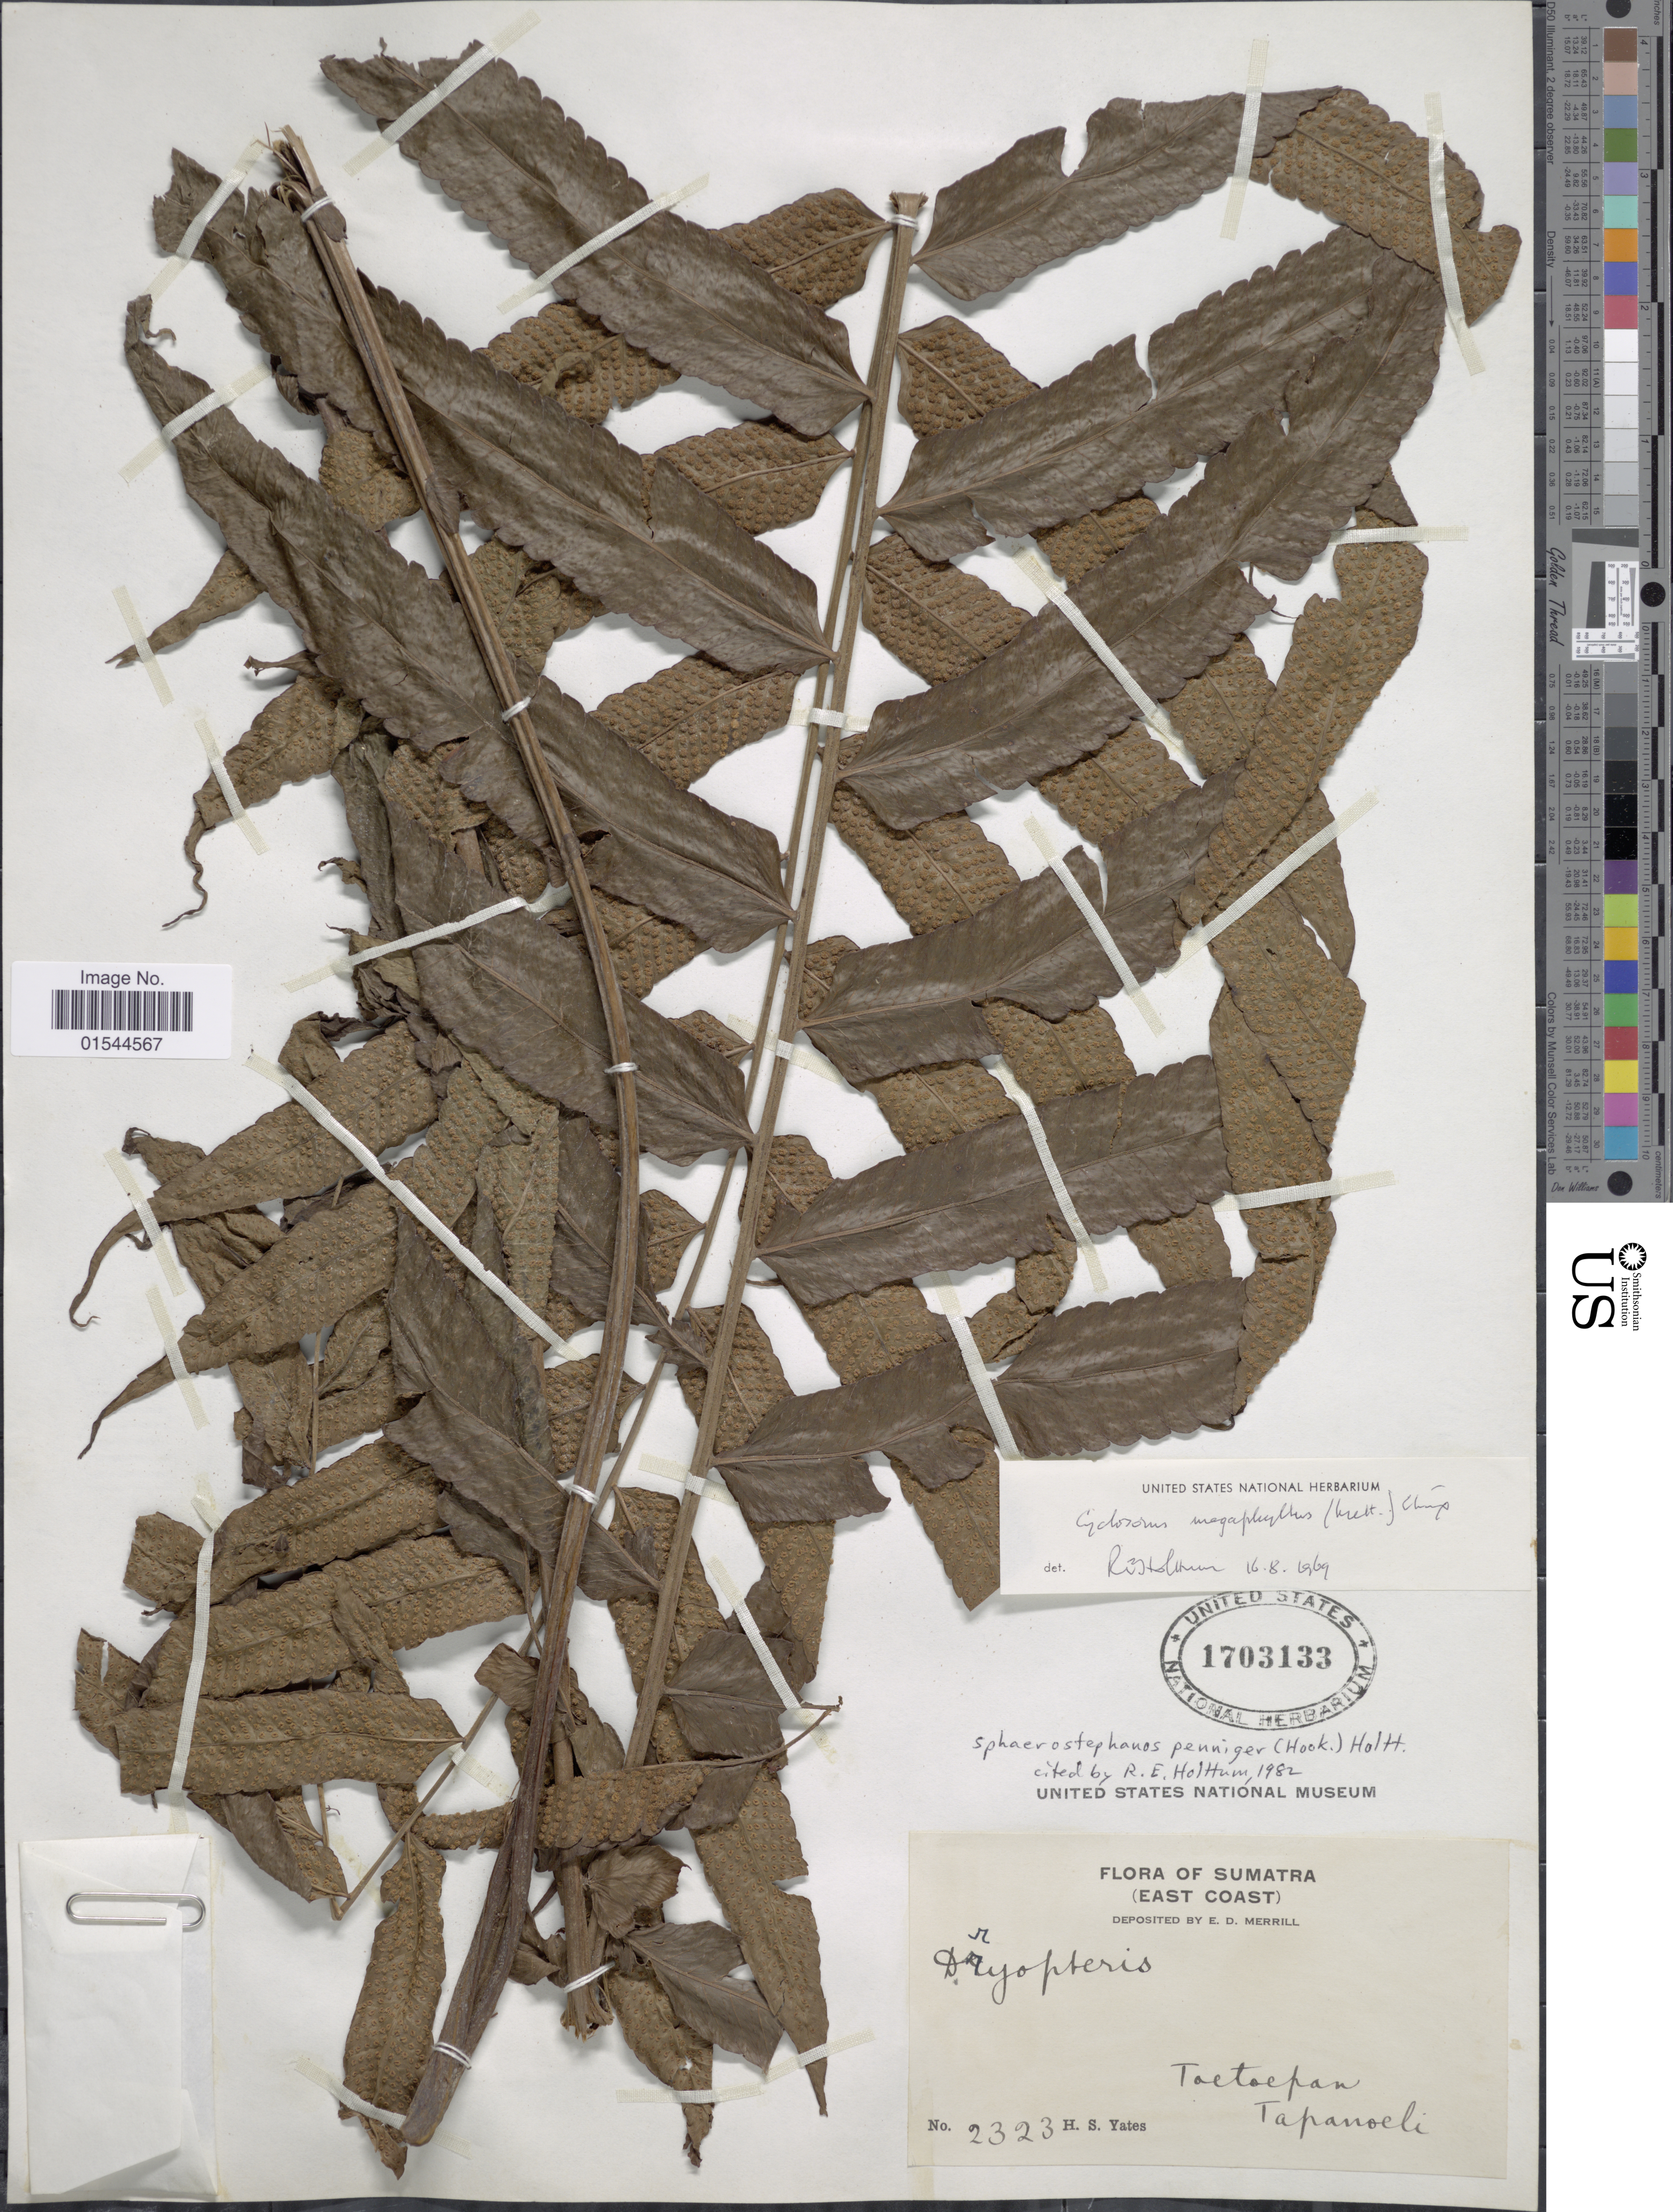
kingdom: Plantae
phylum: Tracheophyta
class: Polypodiopsida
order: Polypodiales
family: Thelypteridaceae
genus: Pneumatopteris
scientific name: Pneumatopteris pennigera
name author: (G. Forst.) Holttum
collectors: H. S. Yates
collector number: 2323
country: Indonesia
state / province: Sumatra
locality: Sumatra, East Coast, Toctocpan, Tapanoeli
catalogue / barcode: US 1703133